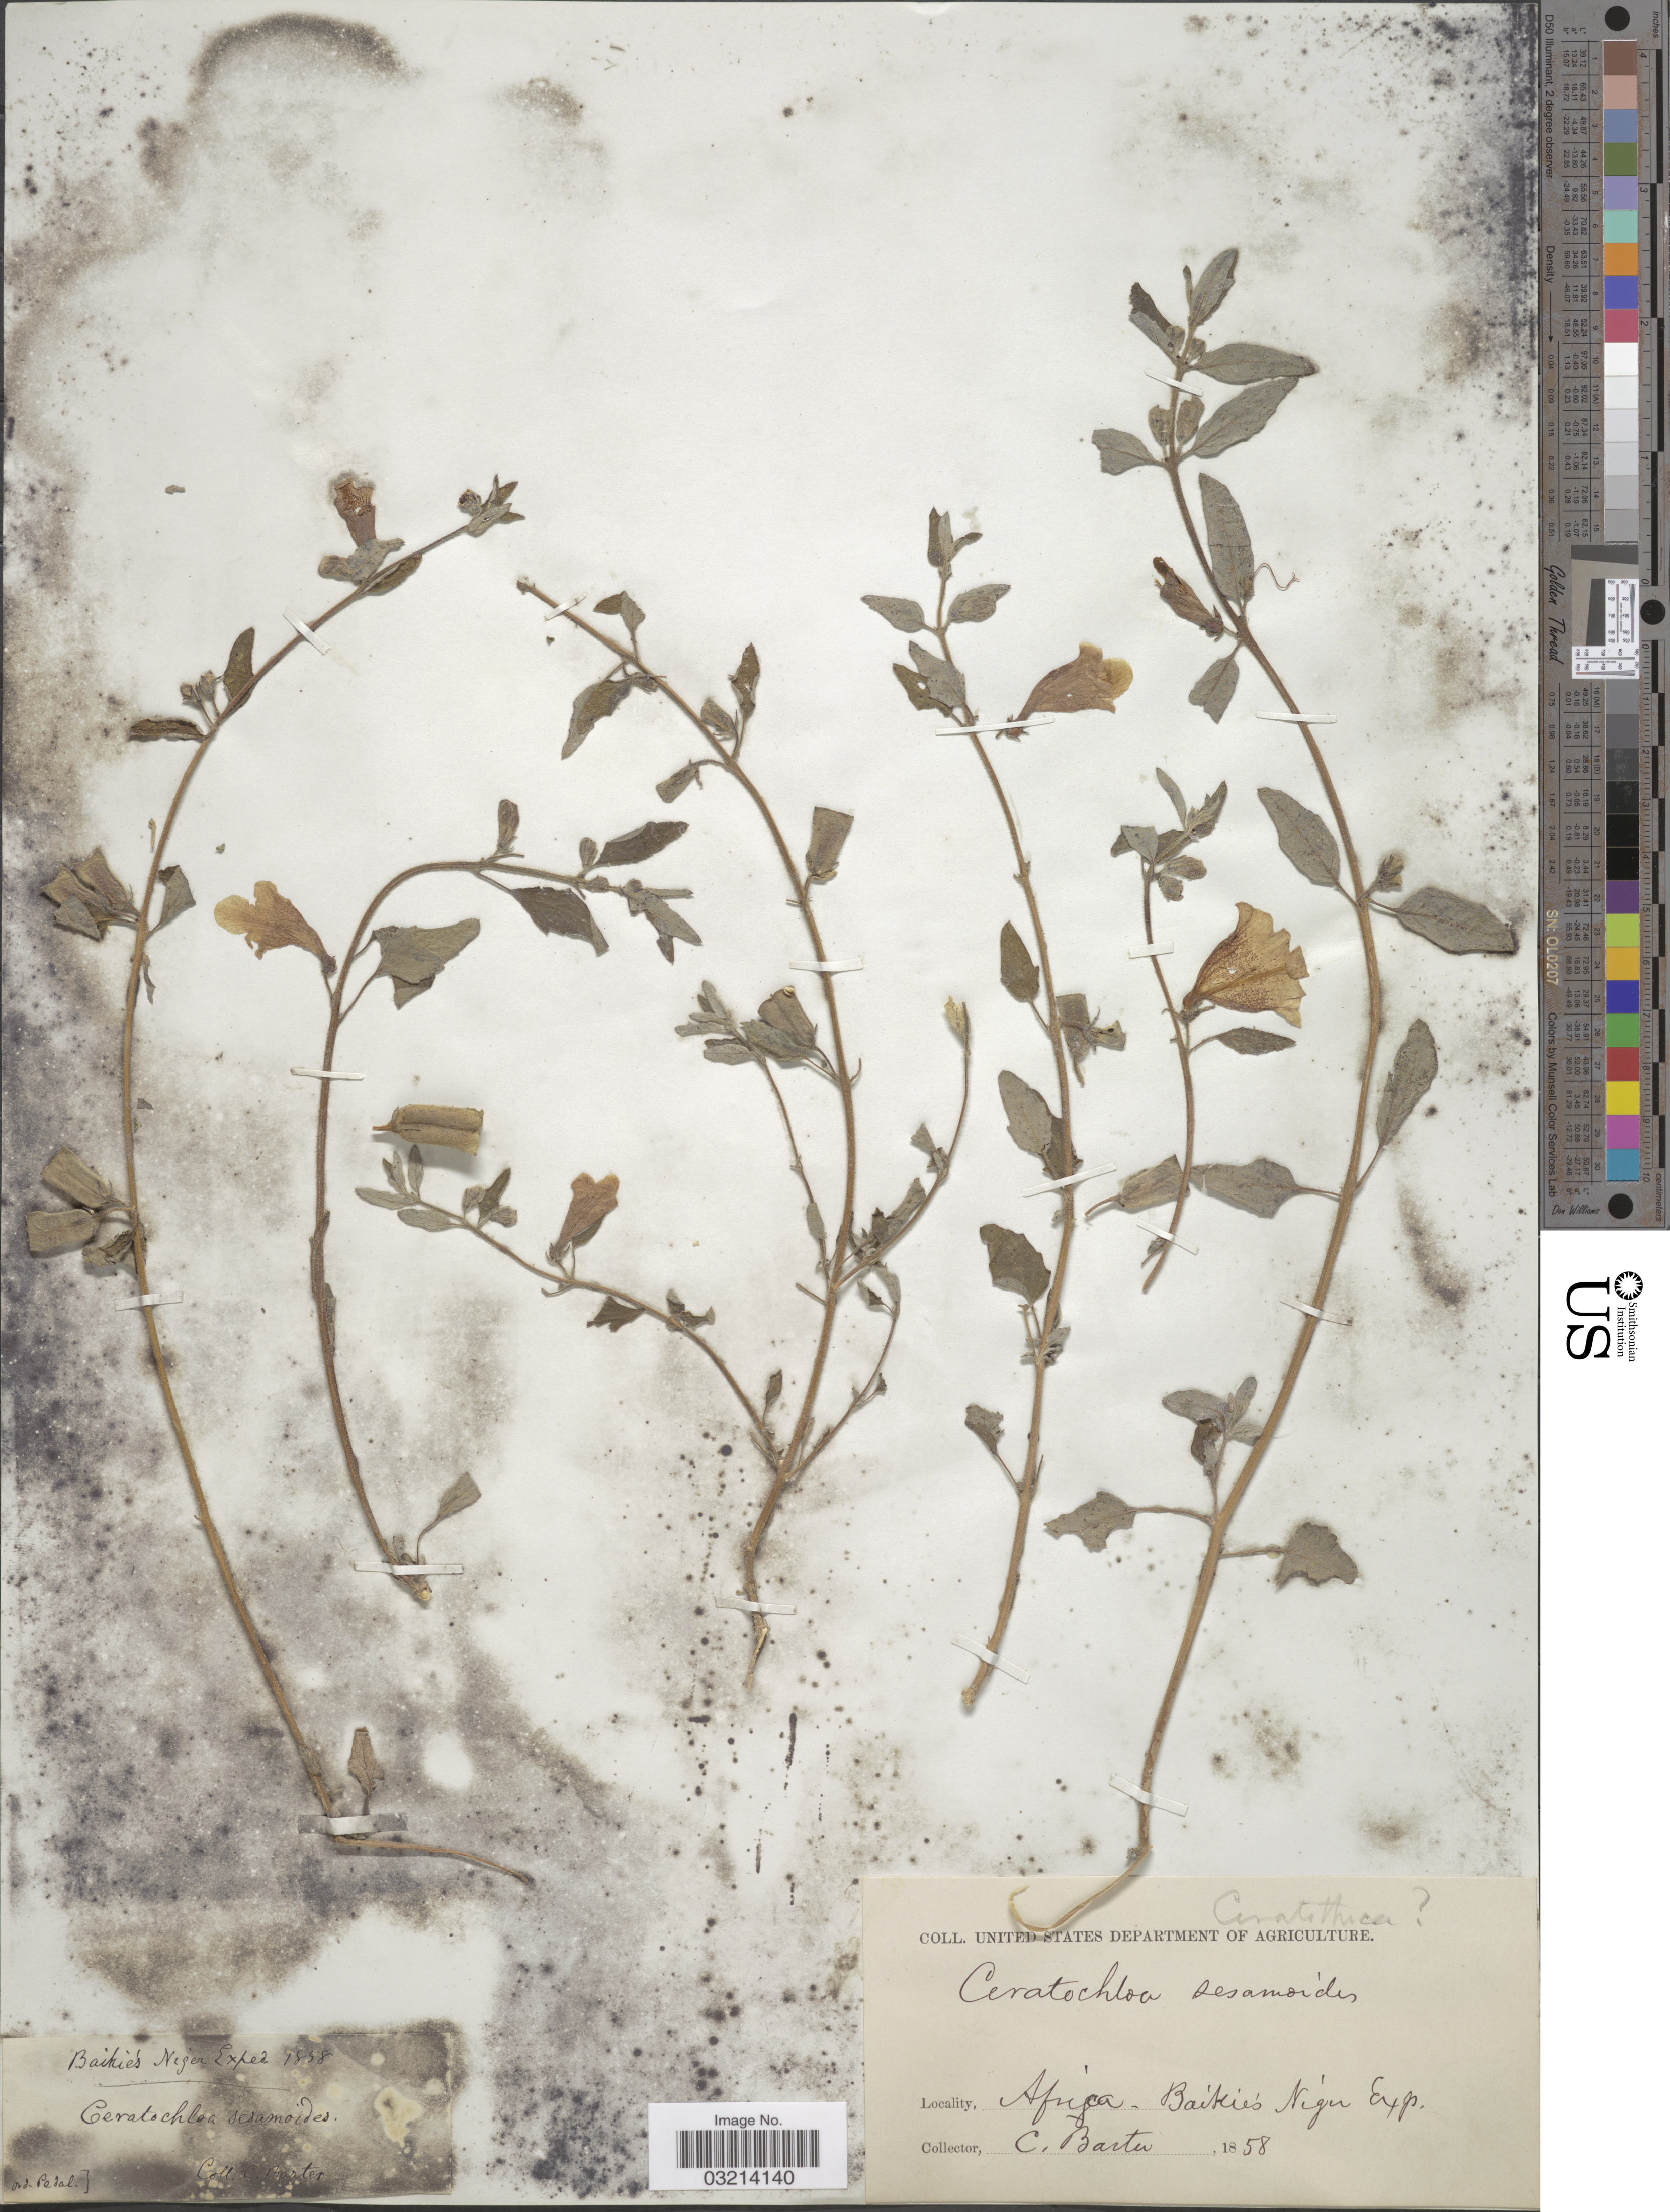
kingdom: Plantae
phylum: Tracheophyta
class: Magnoliopsida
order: Lamiales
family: Pedaliaceae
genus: Ceratotheca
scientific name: Ceratotheca sesamoides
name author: Endl.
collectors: C. Barter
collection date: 1858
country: Niger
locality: Baikie's Niger Exp.